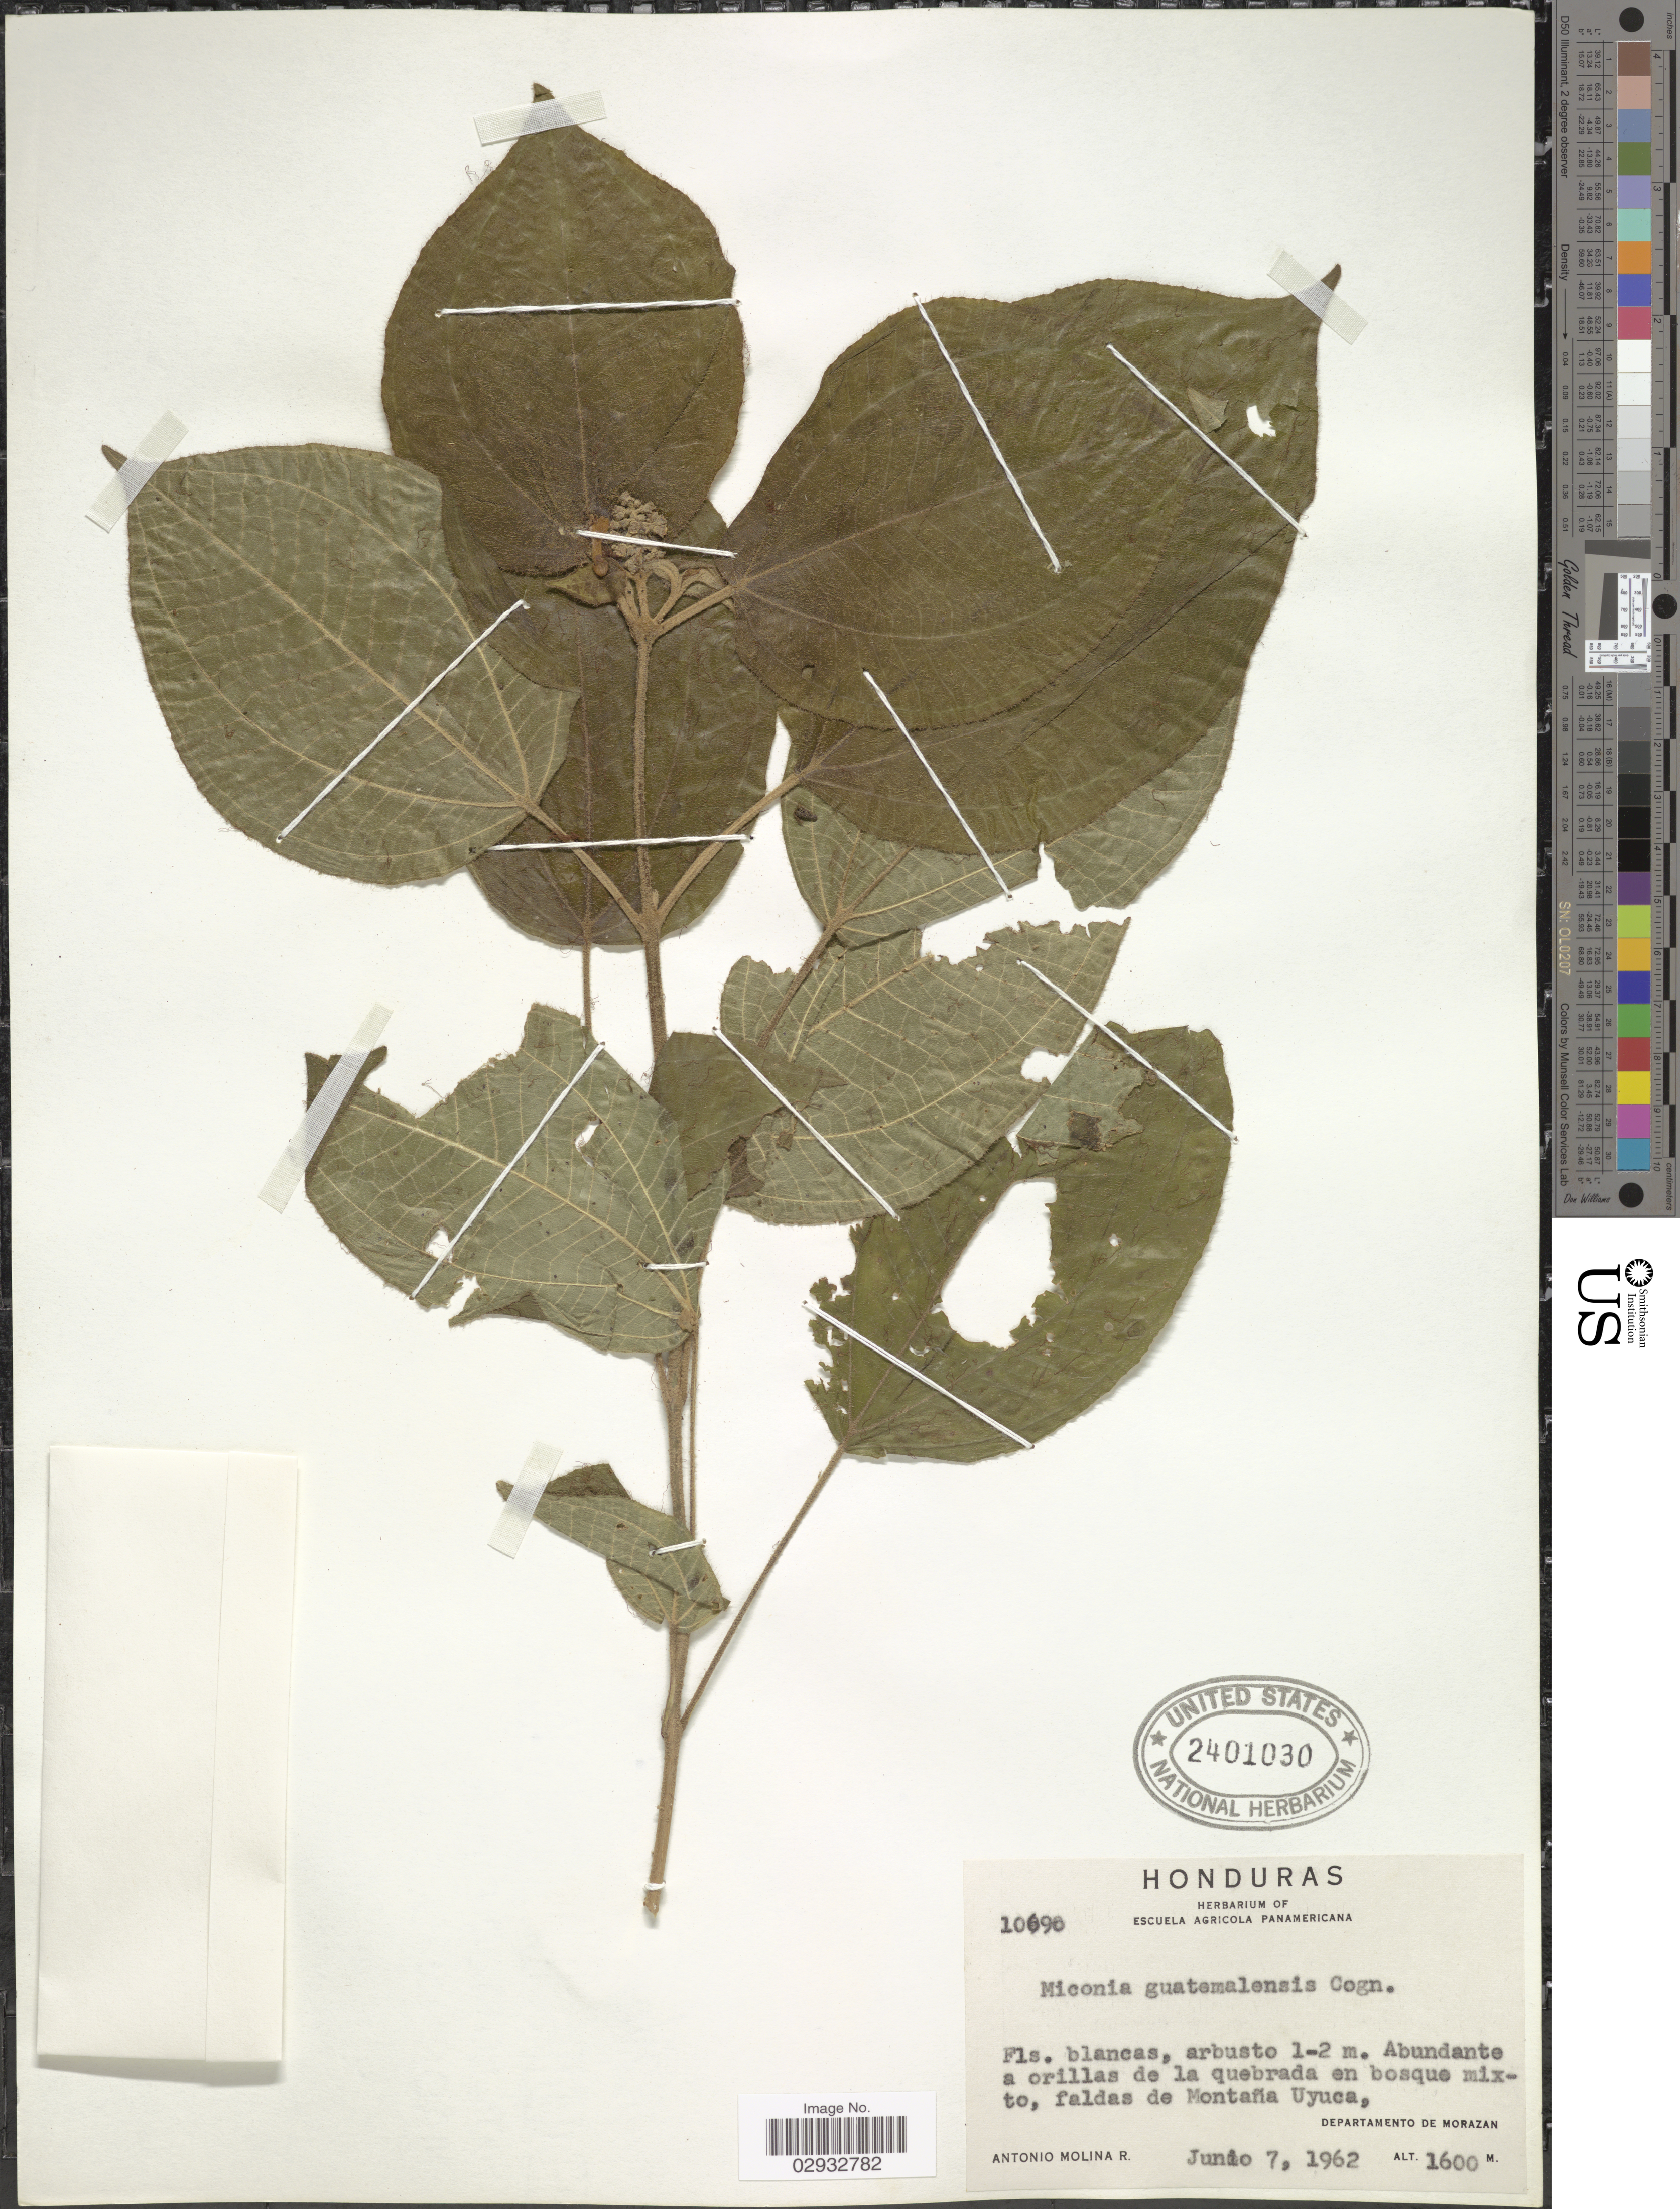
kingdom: Plantae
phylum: Tracheophyta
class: Magnoliopsida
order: Myrtales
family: Melastomataceae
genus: Miconia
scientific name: Miconia guatemalensis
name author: Cogn. in Donn. Sm.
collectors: A. Molina R.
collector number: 10690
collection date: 1962-06-07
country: Honduras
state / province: Fco. Morazán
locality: Faldas de Montaña Uyuca, Departamento de Morazan.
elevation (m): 1600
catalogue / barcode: US 2401030